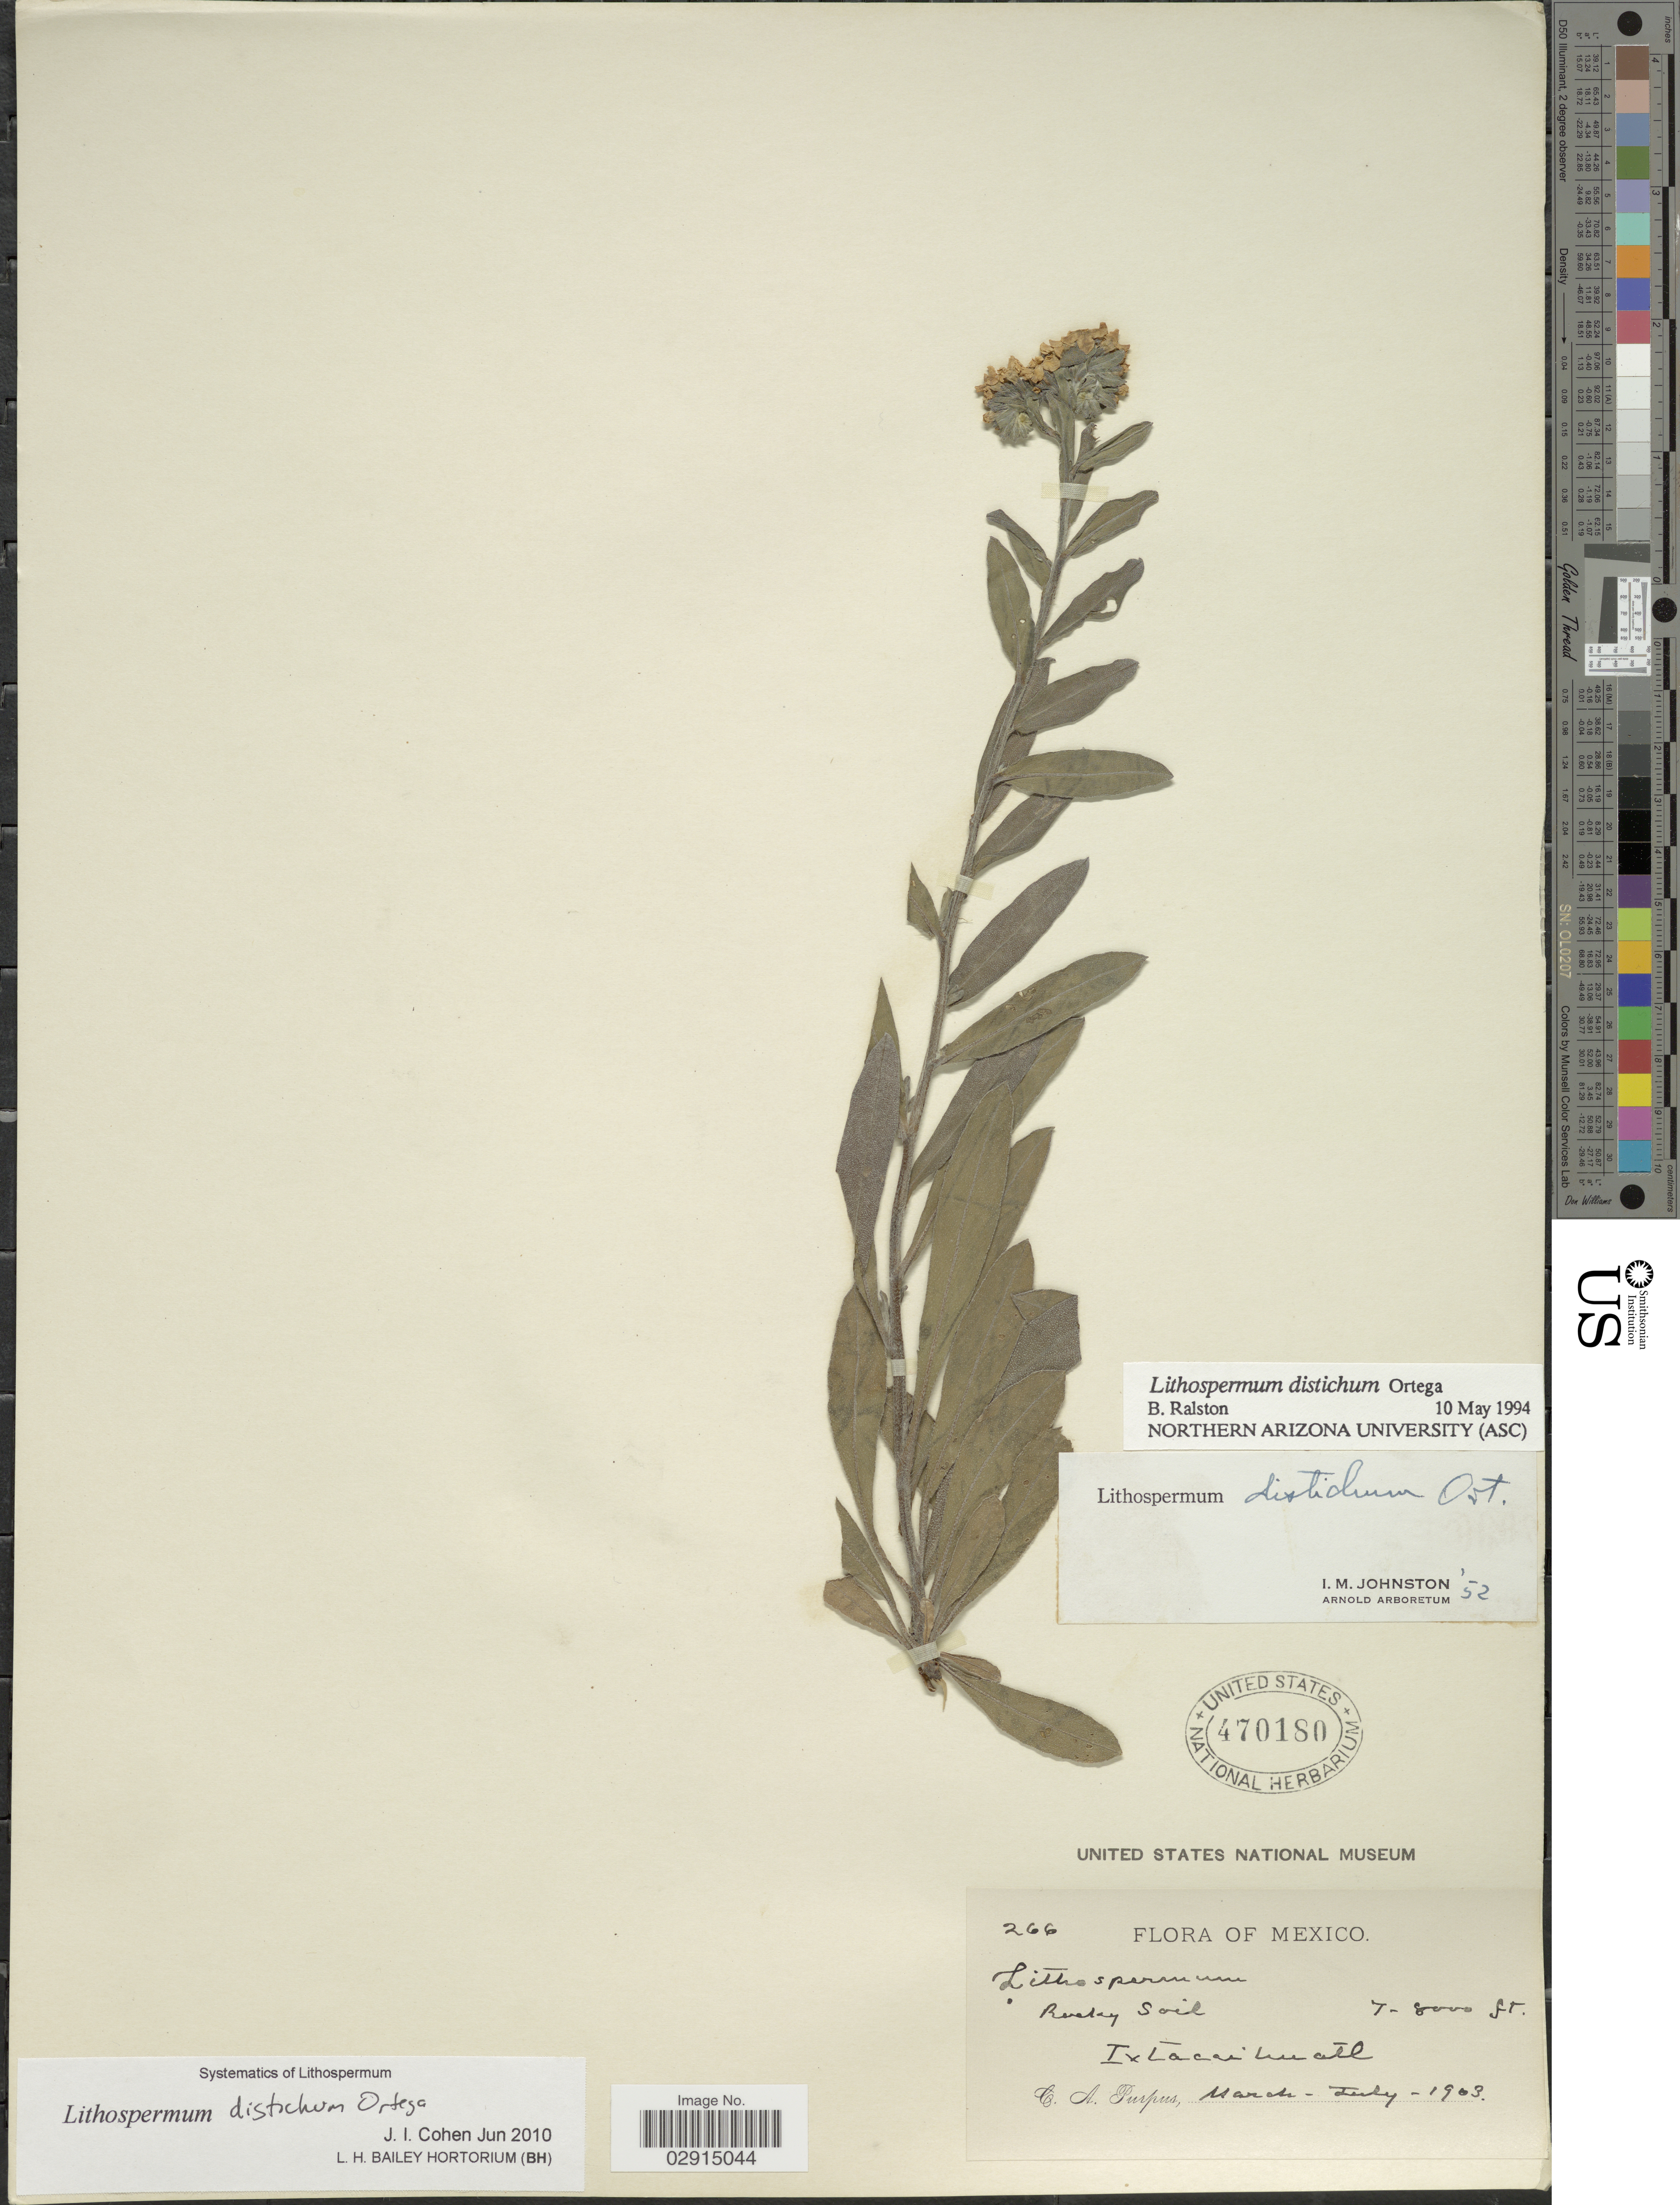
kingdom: Plantae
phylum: Tracheophyta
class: Magnoliopsida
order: Boraginales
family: Boraginaceae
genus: Lithospermum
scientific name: Lithospermum distichum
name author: Ortega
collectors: C. A. Purpus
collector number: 266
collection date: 1903-03/1903-07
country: Mexico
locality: Rocky soil. Ixcaccihual. Mexico. Ixtaccihuatl.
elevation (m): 2134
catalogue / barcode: US 470180